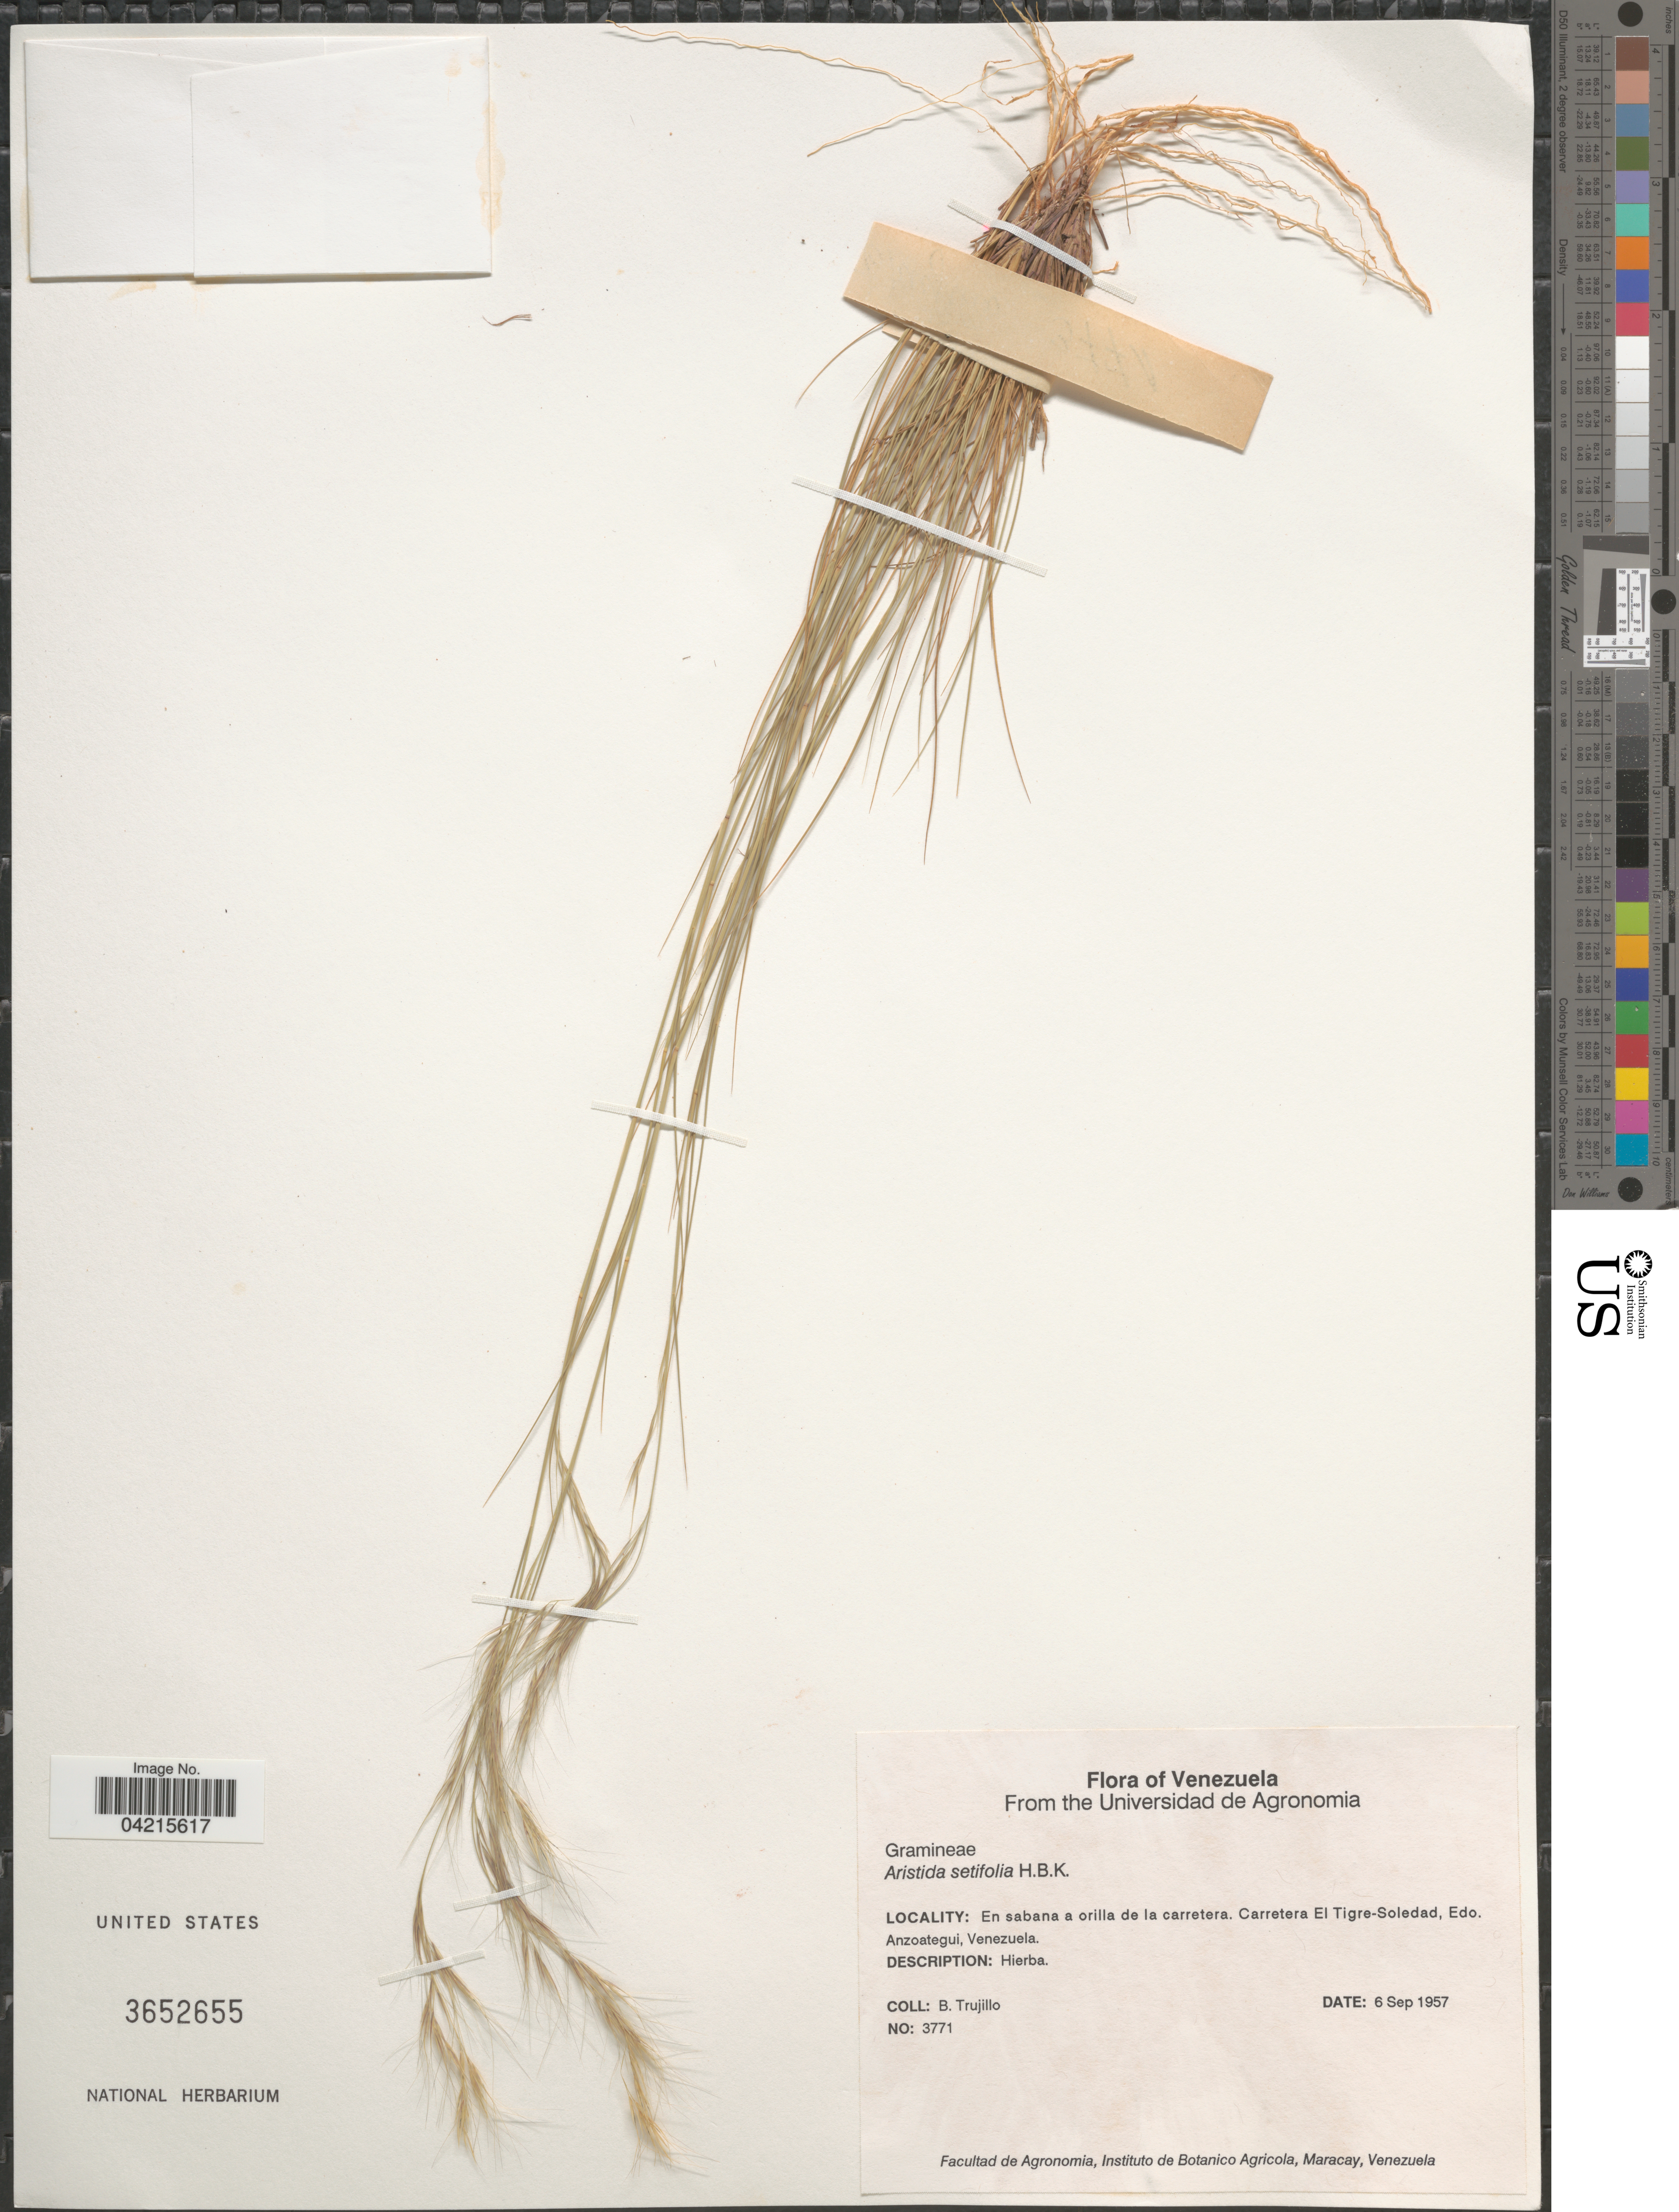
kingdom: Plantae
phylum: Tracheophyta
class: Liliopsida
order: Poales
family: Poaceae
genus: Aristida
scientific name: Aristida setifolia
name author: Kunth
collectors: B. Trujillo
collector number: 3771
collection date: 1957-09-06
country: Venezuela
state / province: Anzoategui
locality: En sabana a orilla de la carretera. Carretera El Tigre-Soledad.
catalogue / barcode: US 3652655